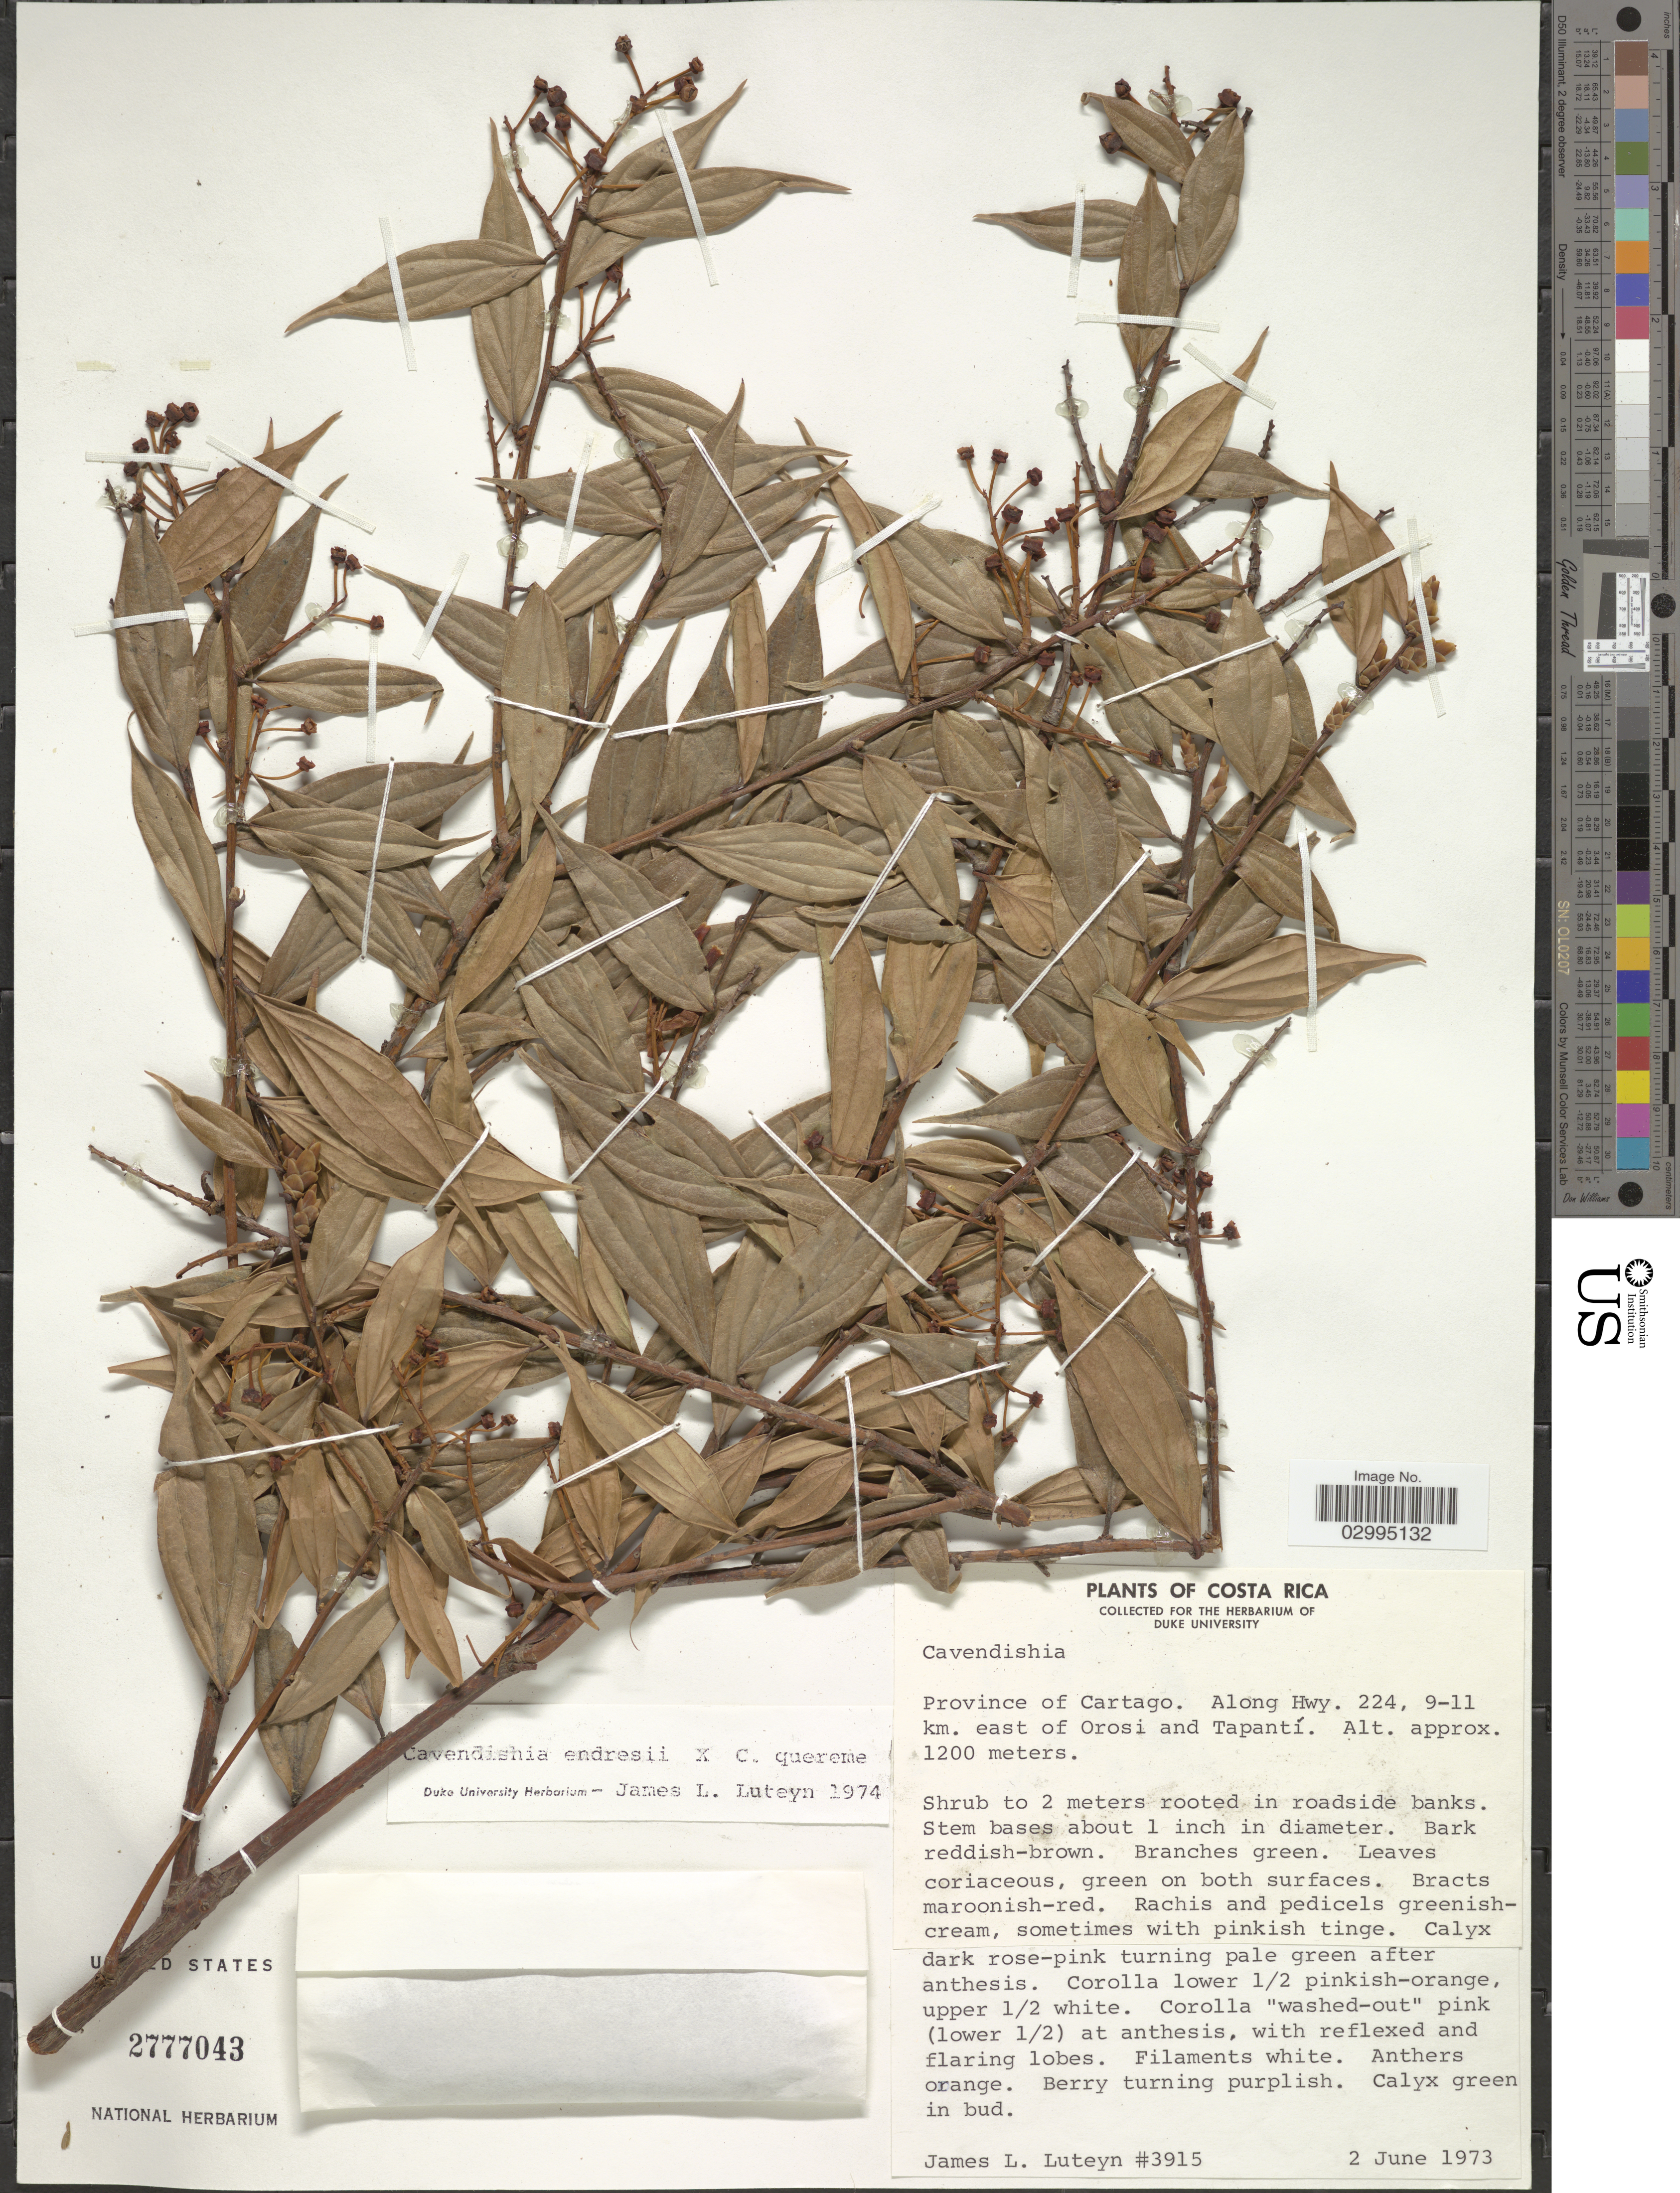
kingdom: Plantae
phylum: Tracheophyta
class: Magnoliopsida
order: Ericales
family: Ericaceae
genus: Cavendishia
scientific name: Cavendishia endresii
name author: Hemsl.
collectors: J. L. Luteyn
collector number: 3915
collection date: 1973-06-02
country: Costa Rica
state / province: Cartago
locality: Province of Cartago. Along Hwy. 224, 9-11 km. east of Orosi and Tapantí.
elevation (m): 1200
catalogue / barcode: US 2777043